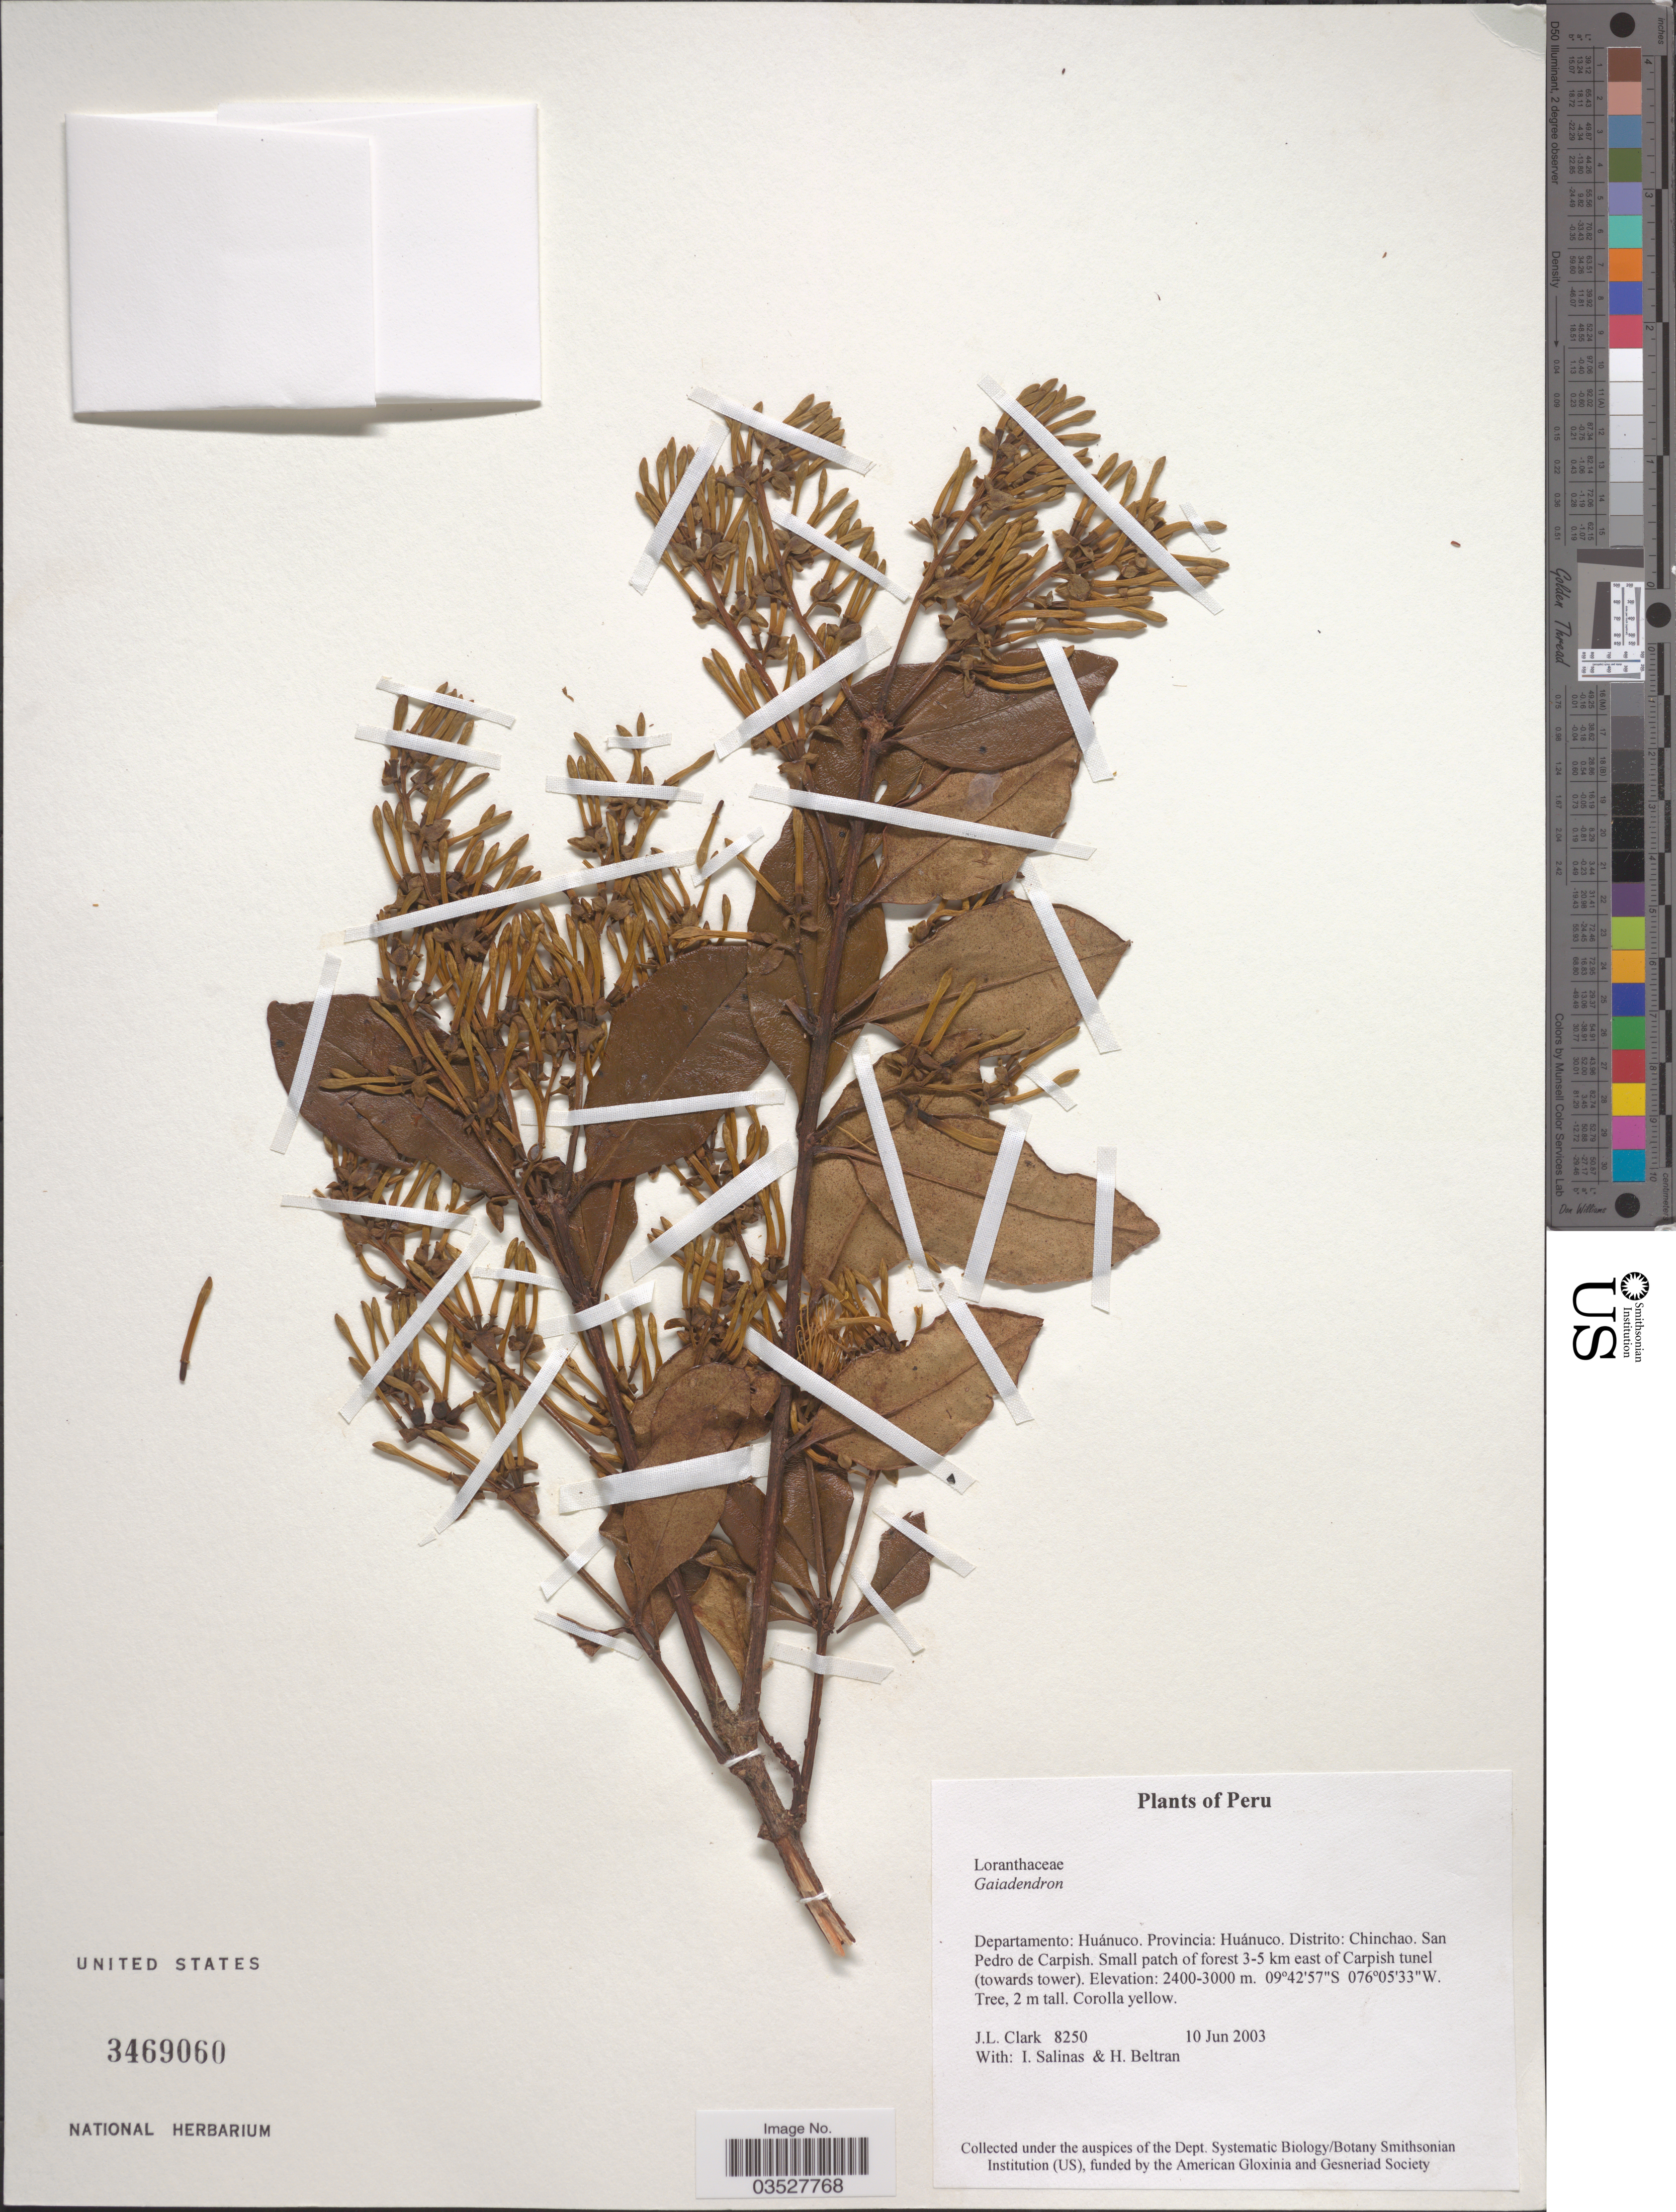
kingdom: Plantae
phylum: Tracheophyta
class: Magnoliopsida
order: Santalales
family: Loranthaceae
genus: Gaiadendron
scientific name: Gaiadendron sp.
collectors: J. L. Clark, I. Salinas & H. Beltran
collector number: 8250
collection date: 2003-06-10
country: Peru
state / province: Huánuco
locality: Departamento: Huánuco. Provincia: Huánuco. Distrito: Chinchao. San Pedro de Carpish. Small patch of forest 3-5 km east of Carpish tunel (towards tower).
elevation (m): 2400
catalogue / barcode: US 3469060